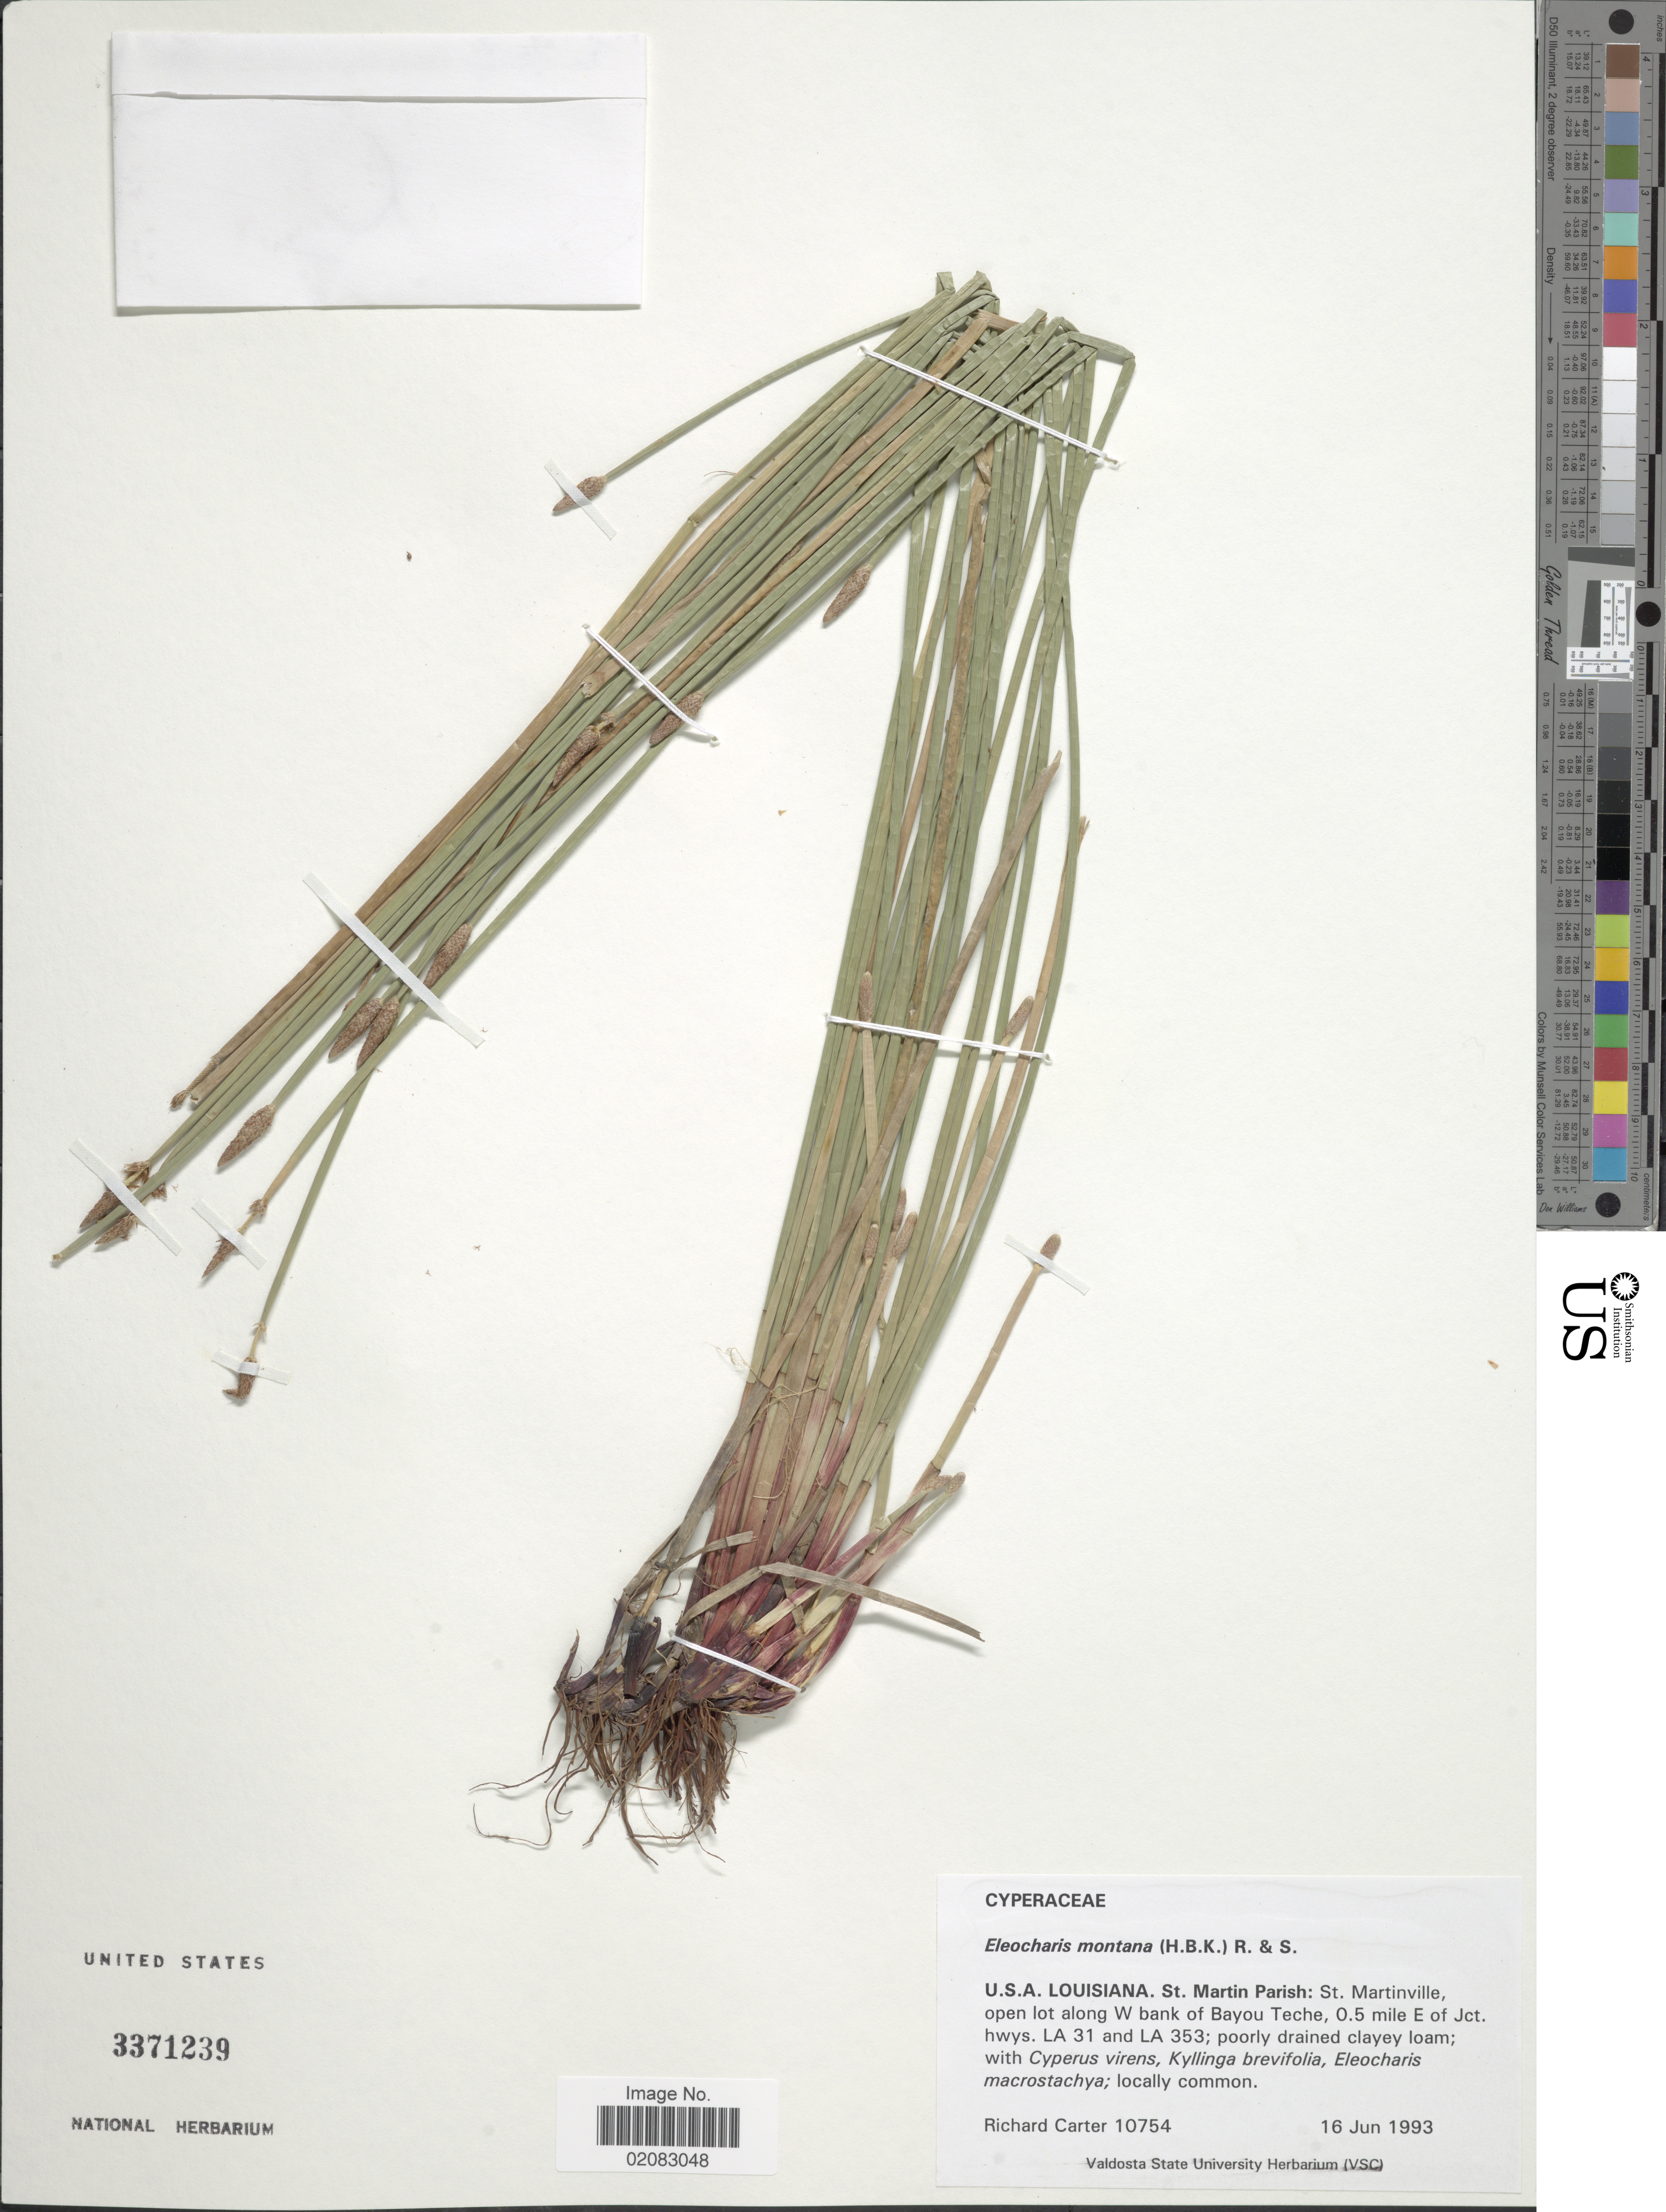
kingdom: Plantae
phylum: Tracheophyta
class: Liliopsida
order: Poales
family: Cyperaceae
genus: Eleocharis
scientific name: Eleocharis montana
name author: (Kunth) Roem. & Schult.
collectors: R. Carter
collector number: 10754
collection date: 1993-06-16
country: United States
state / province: Louisiana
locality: St. Martin Parish: St Martinville, open lot along W bank of Bayou Teche, 0.5 mile E of Jct. hwys. LA 31 and LA 353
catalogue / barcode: US 3371239